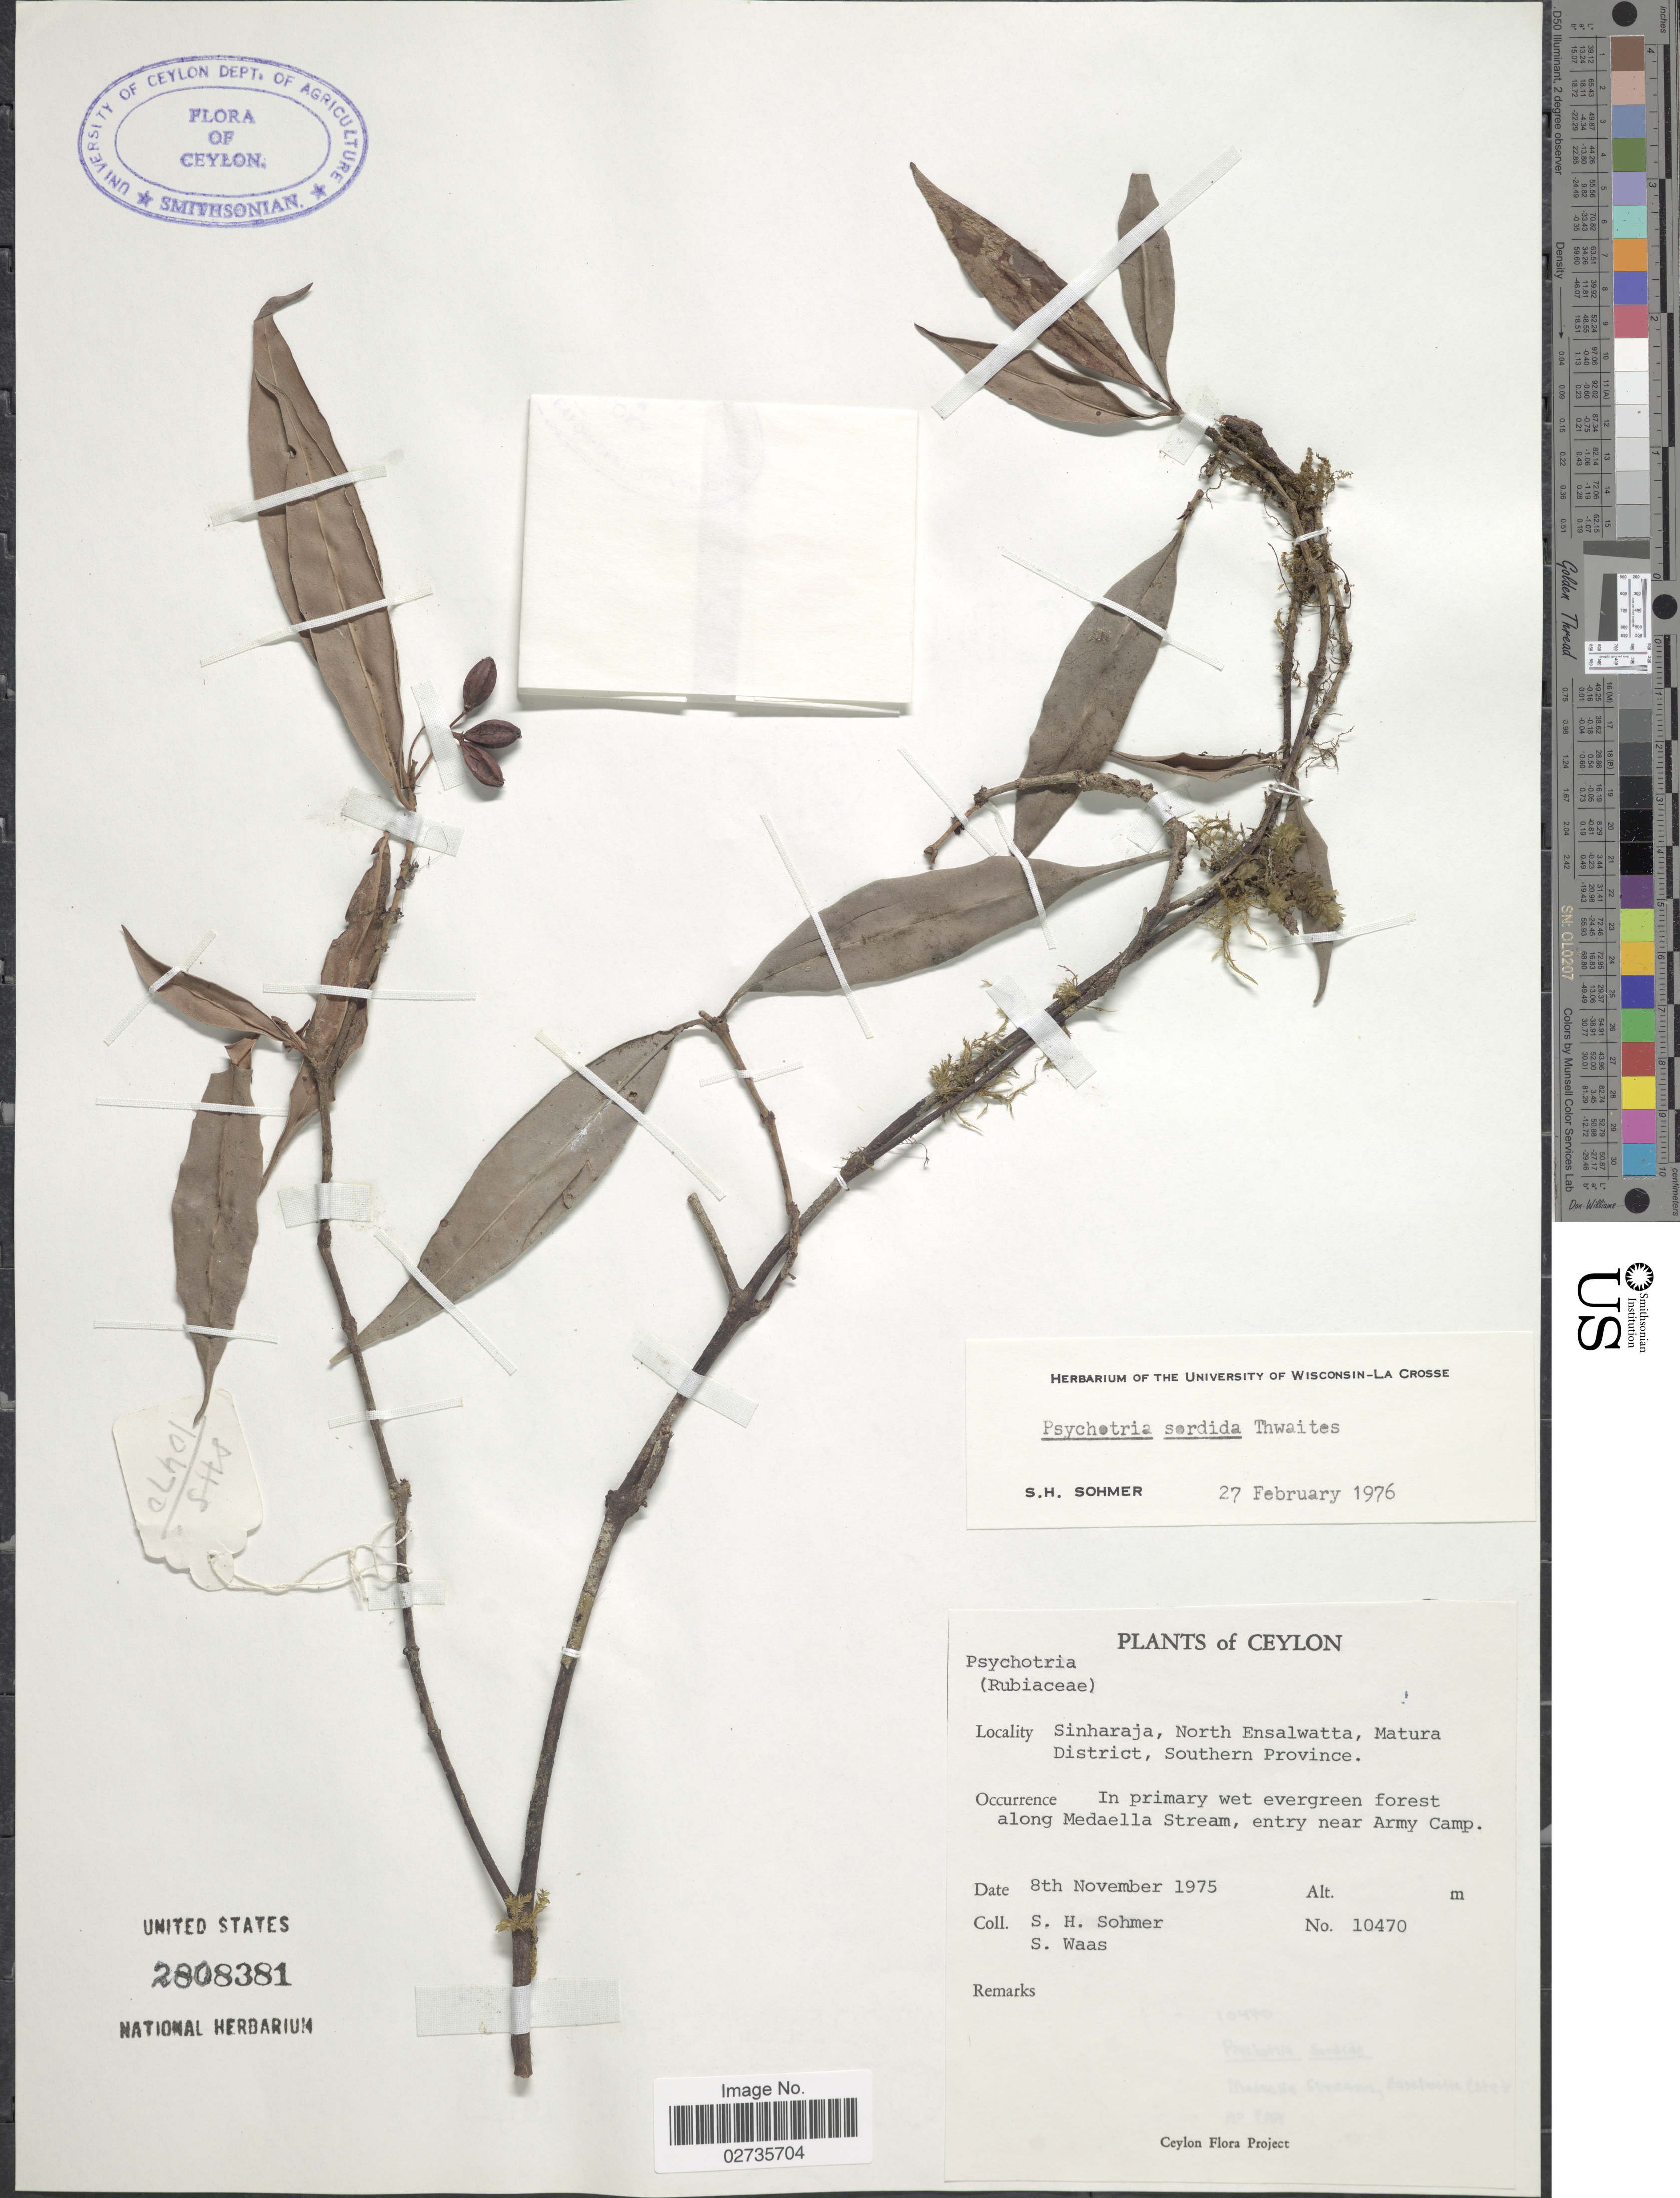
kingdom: Plantae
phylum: Tracheophyta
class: Magnoliopsida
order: Gentianales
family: Rubiaceae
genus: Psychotria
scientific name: Psychotria sordida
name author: Thwaites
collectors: S. H. Sohmer & S. Waas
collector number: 10470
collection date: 1975-11-08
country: Sri Lanka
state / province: Southern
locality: Ceylon, Sinharaja, North Ensalwatta, Matura DIstrict, In primary wet evergreen forest along Madaella Stream, entry near Army Camp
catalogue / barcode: US 2808381